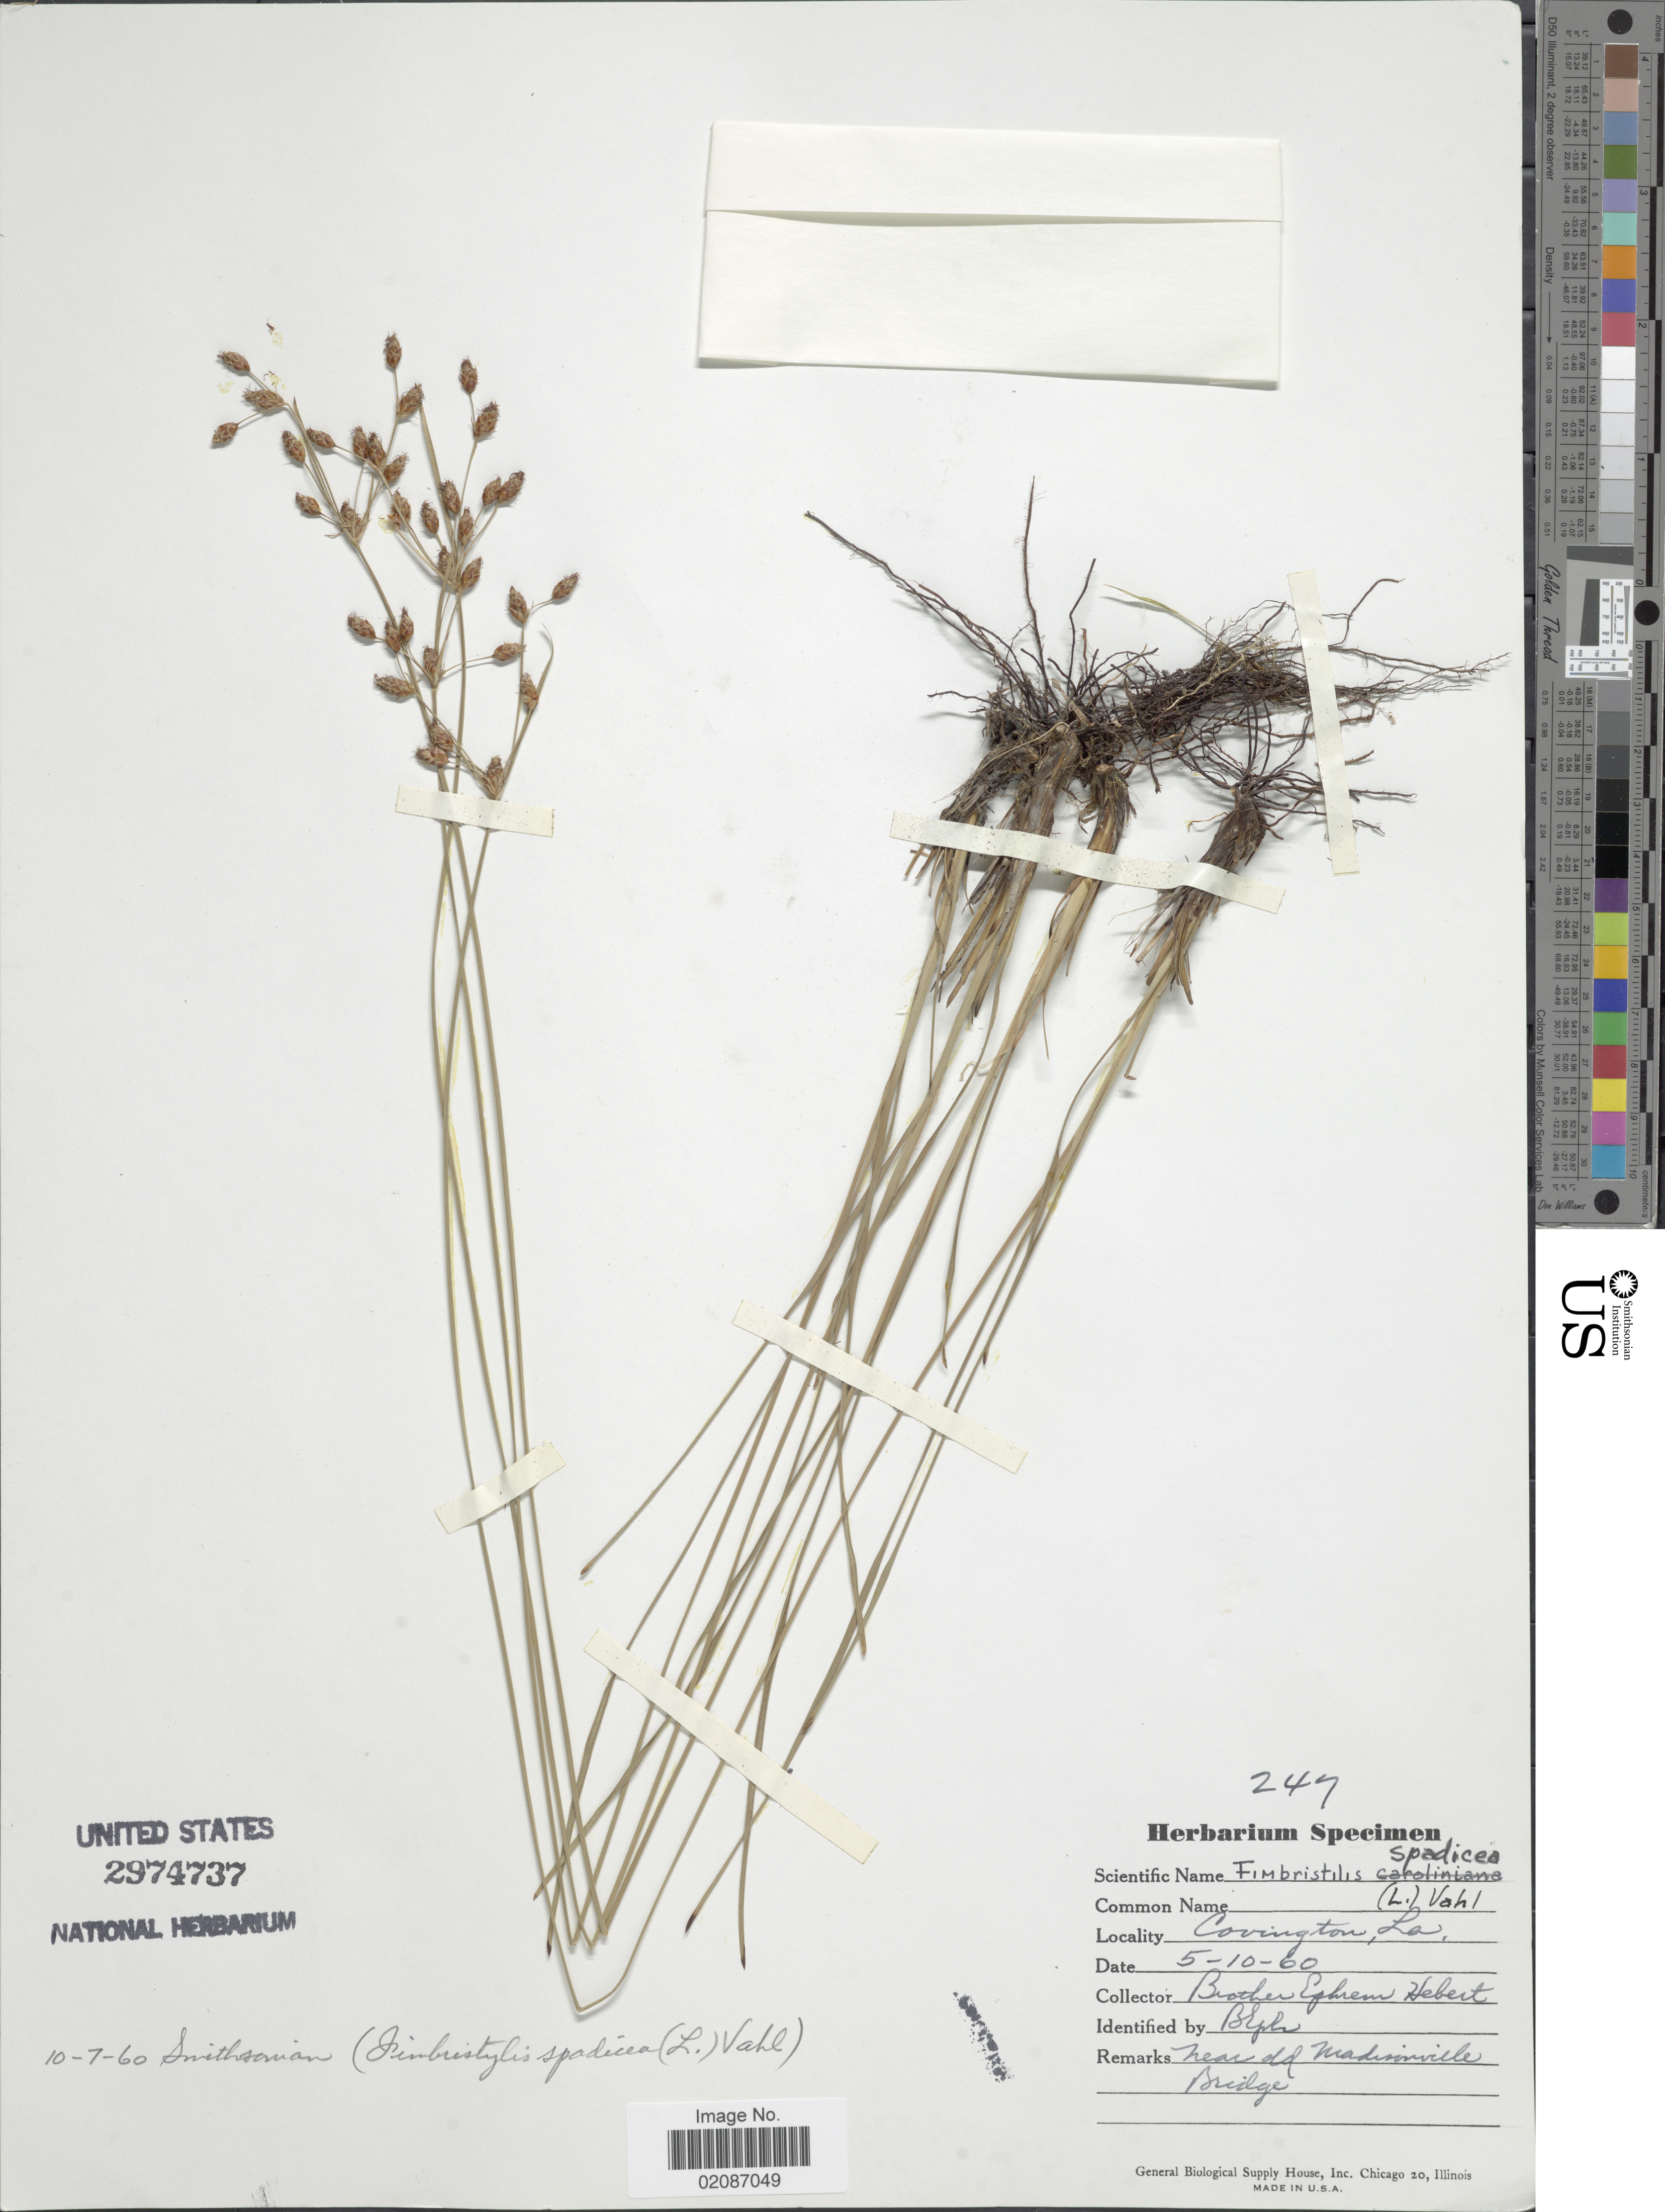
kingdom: Plantae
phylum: Tracheophyta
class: Liliopsida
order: Poales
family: Cyperaceae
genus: Fimbristylis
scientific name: Fimbristylis spadicea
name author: (L.) Vahl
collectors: E. Hebert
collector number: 247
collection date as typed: Transcribed d/m/y: 10/5/60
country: United States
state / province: Louisiana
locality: Covington, La.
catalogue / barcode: US 2974737